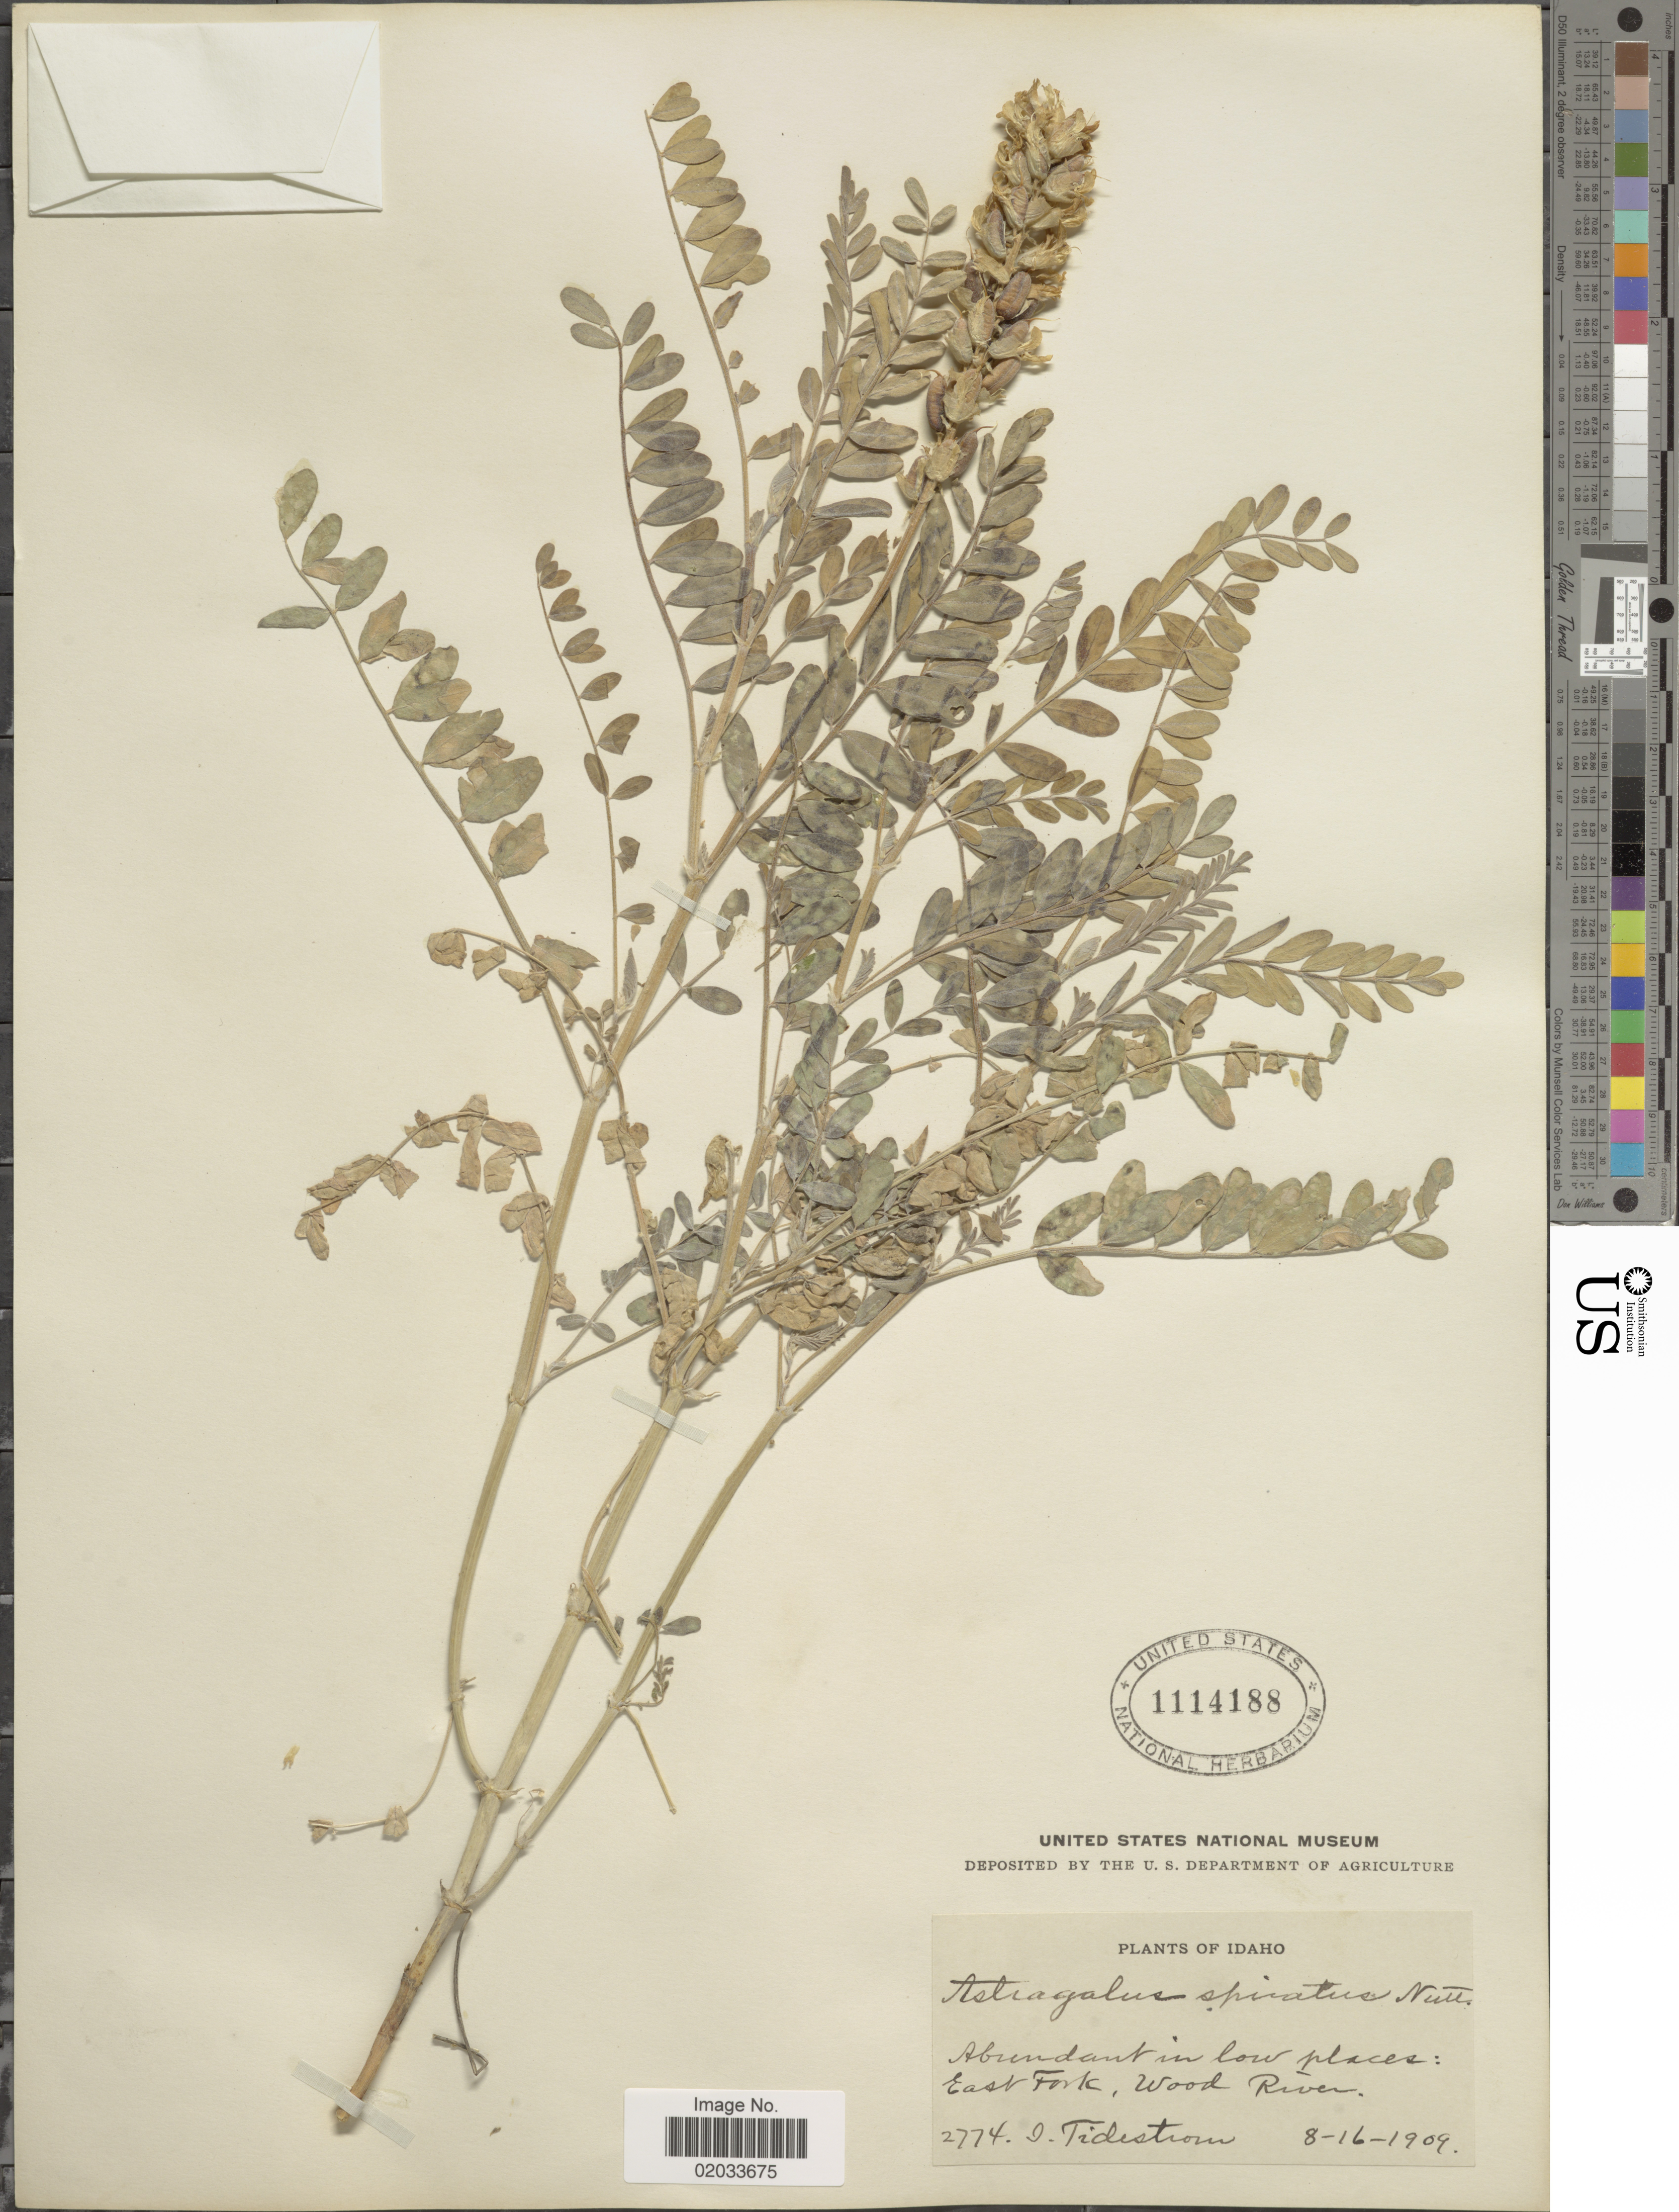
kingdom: Plantae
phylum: Tracheophyta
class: Magnoliopsida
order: Fabales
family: Fabaceae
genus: Astragalus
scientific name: Astragalus pachystachys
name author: Bunge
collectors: I. F. Tidestrom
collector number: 2774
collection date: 1909-08-16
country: United States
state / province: Idaho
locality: Abundant in low places: East Fork, Wood River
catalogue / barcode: US 1114188